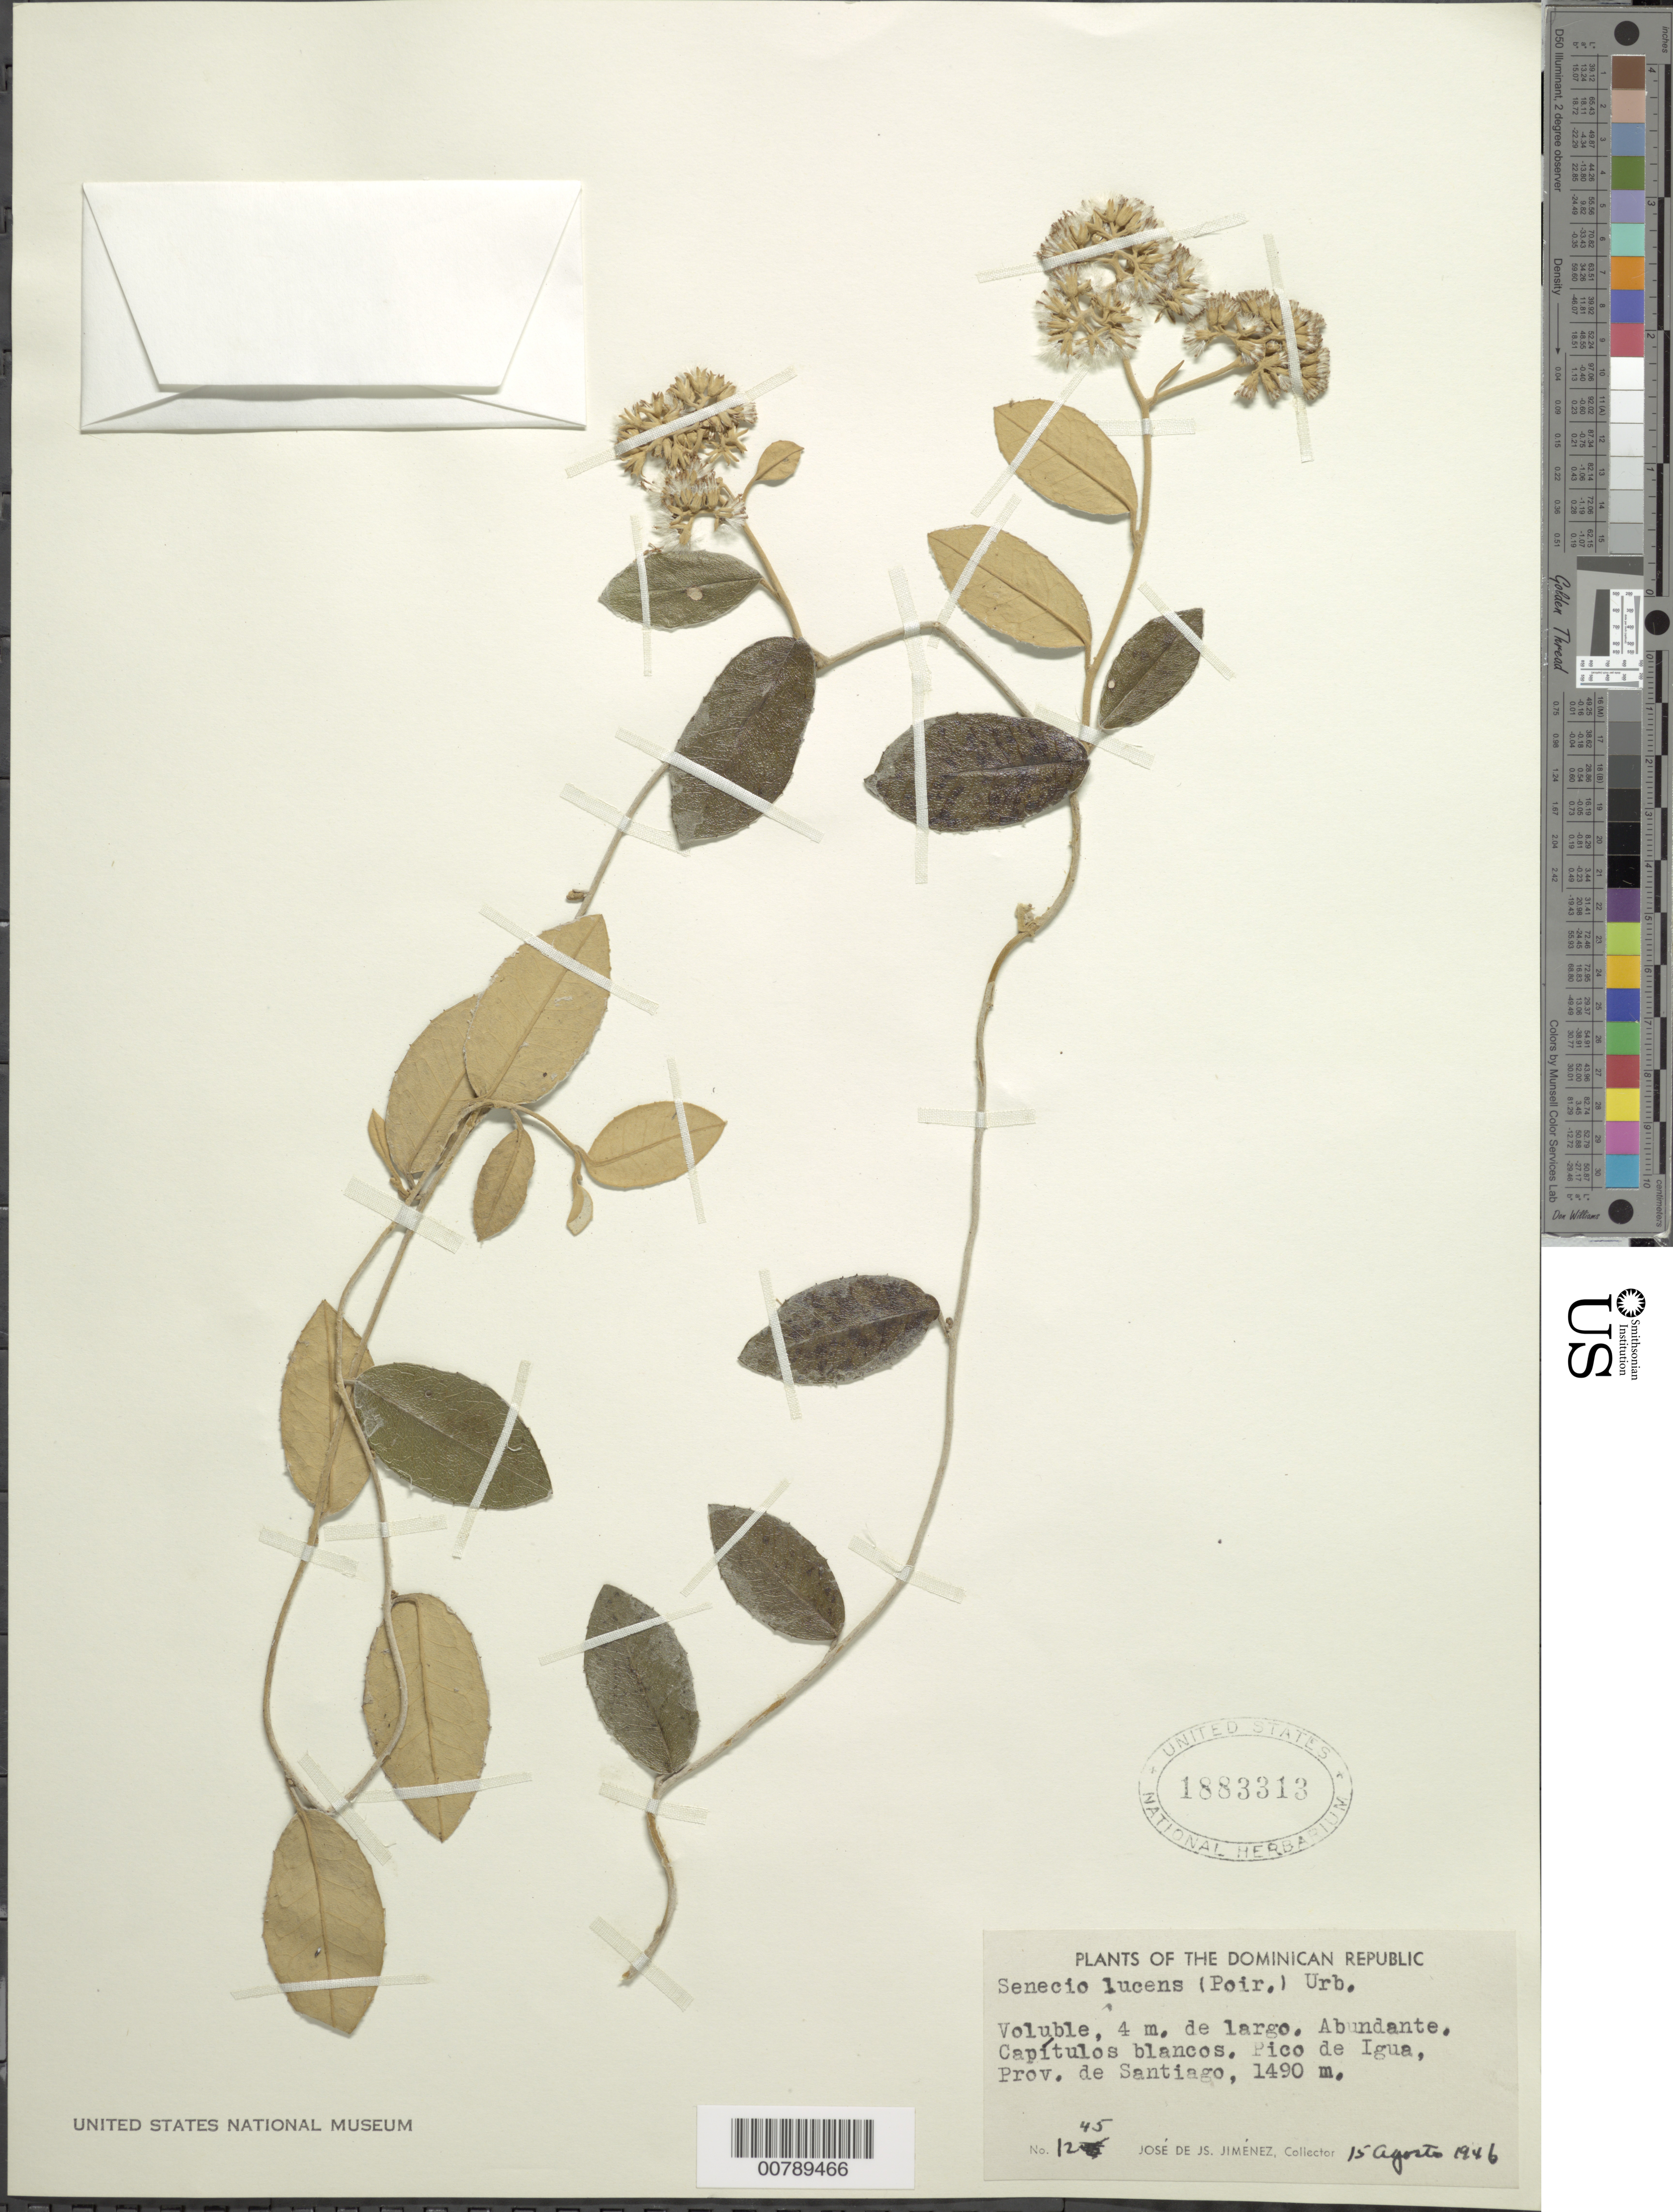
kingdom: Plantae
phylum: Tracheophyta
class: Magnoliopsida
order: Asterales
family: Asteraceae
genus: Senecio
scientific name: Senecio lucens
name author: (Poir.) Urban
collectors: J. J. Jiménez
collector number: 1245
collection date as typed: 15 Aug 1946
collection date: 1946-08-15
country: Dominican Republic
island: Hispaniola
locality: Pico de Igua, prov. de Santiago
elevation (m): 1490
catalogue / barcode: US 1883313